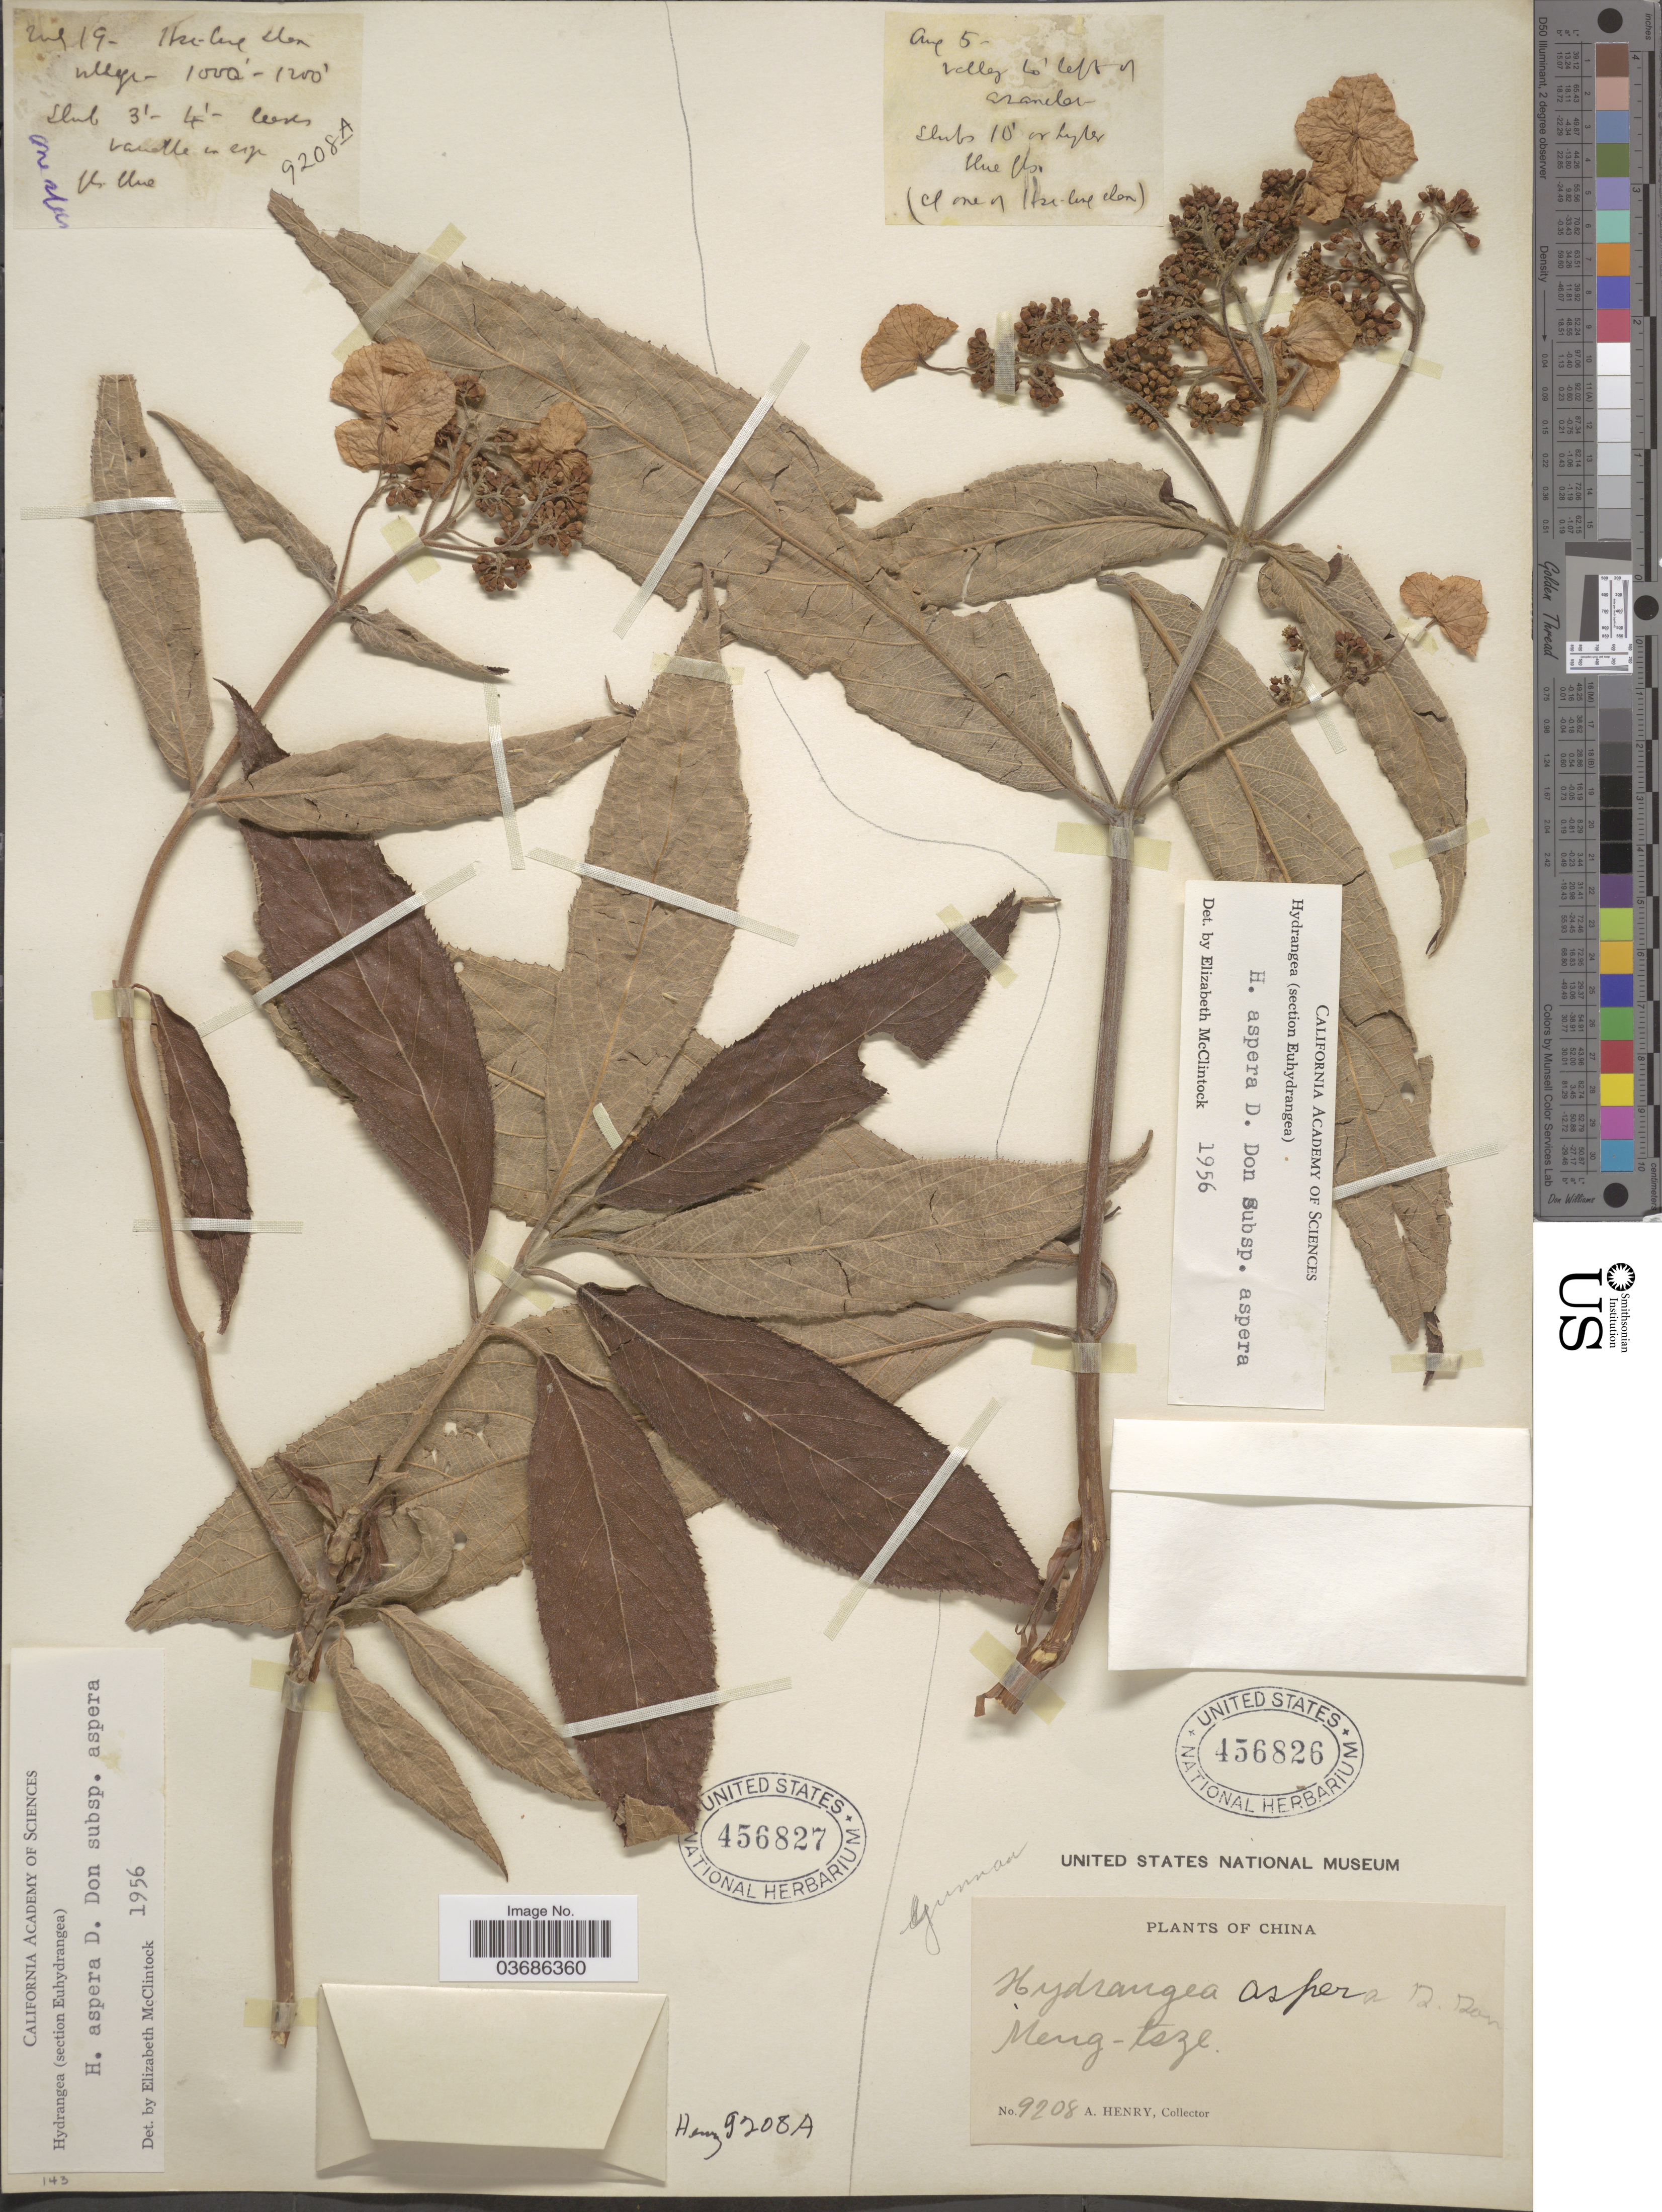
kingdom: Plantae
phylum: Tracheophyta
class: Magnoliopsida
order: Cornales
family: Hydrangeaceae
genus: Hydrangea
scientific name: Hydrangea aspera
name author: Buch.-Ham. ex D. Don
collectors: -. Henry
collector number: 9208A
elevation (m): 305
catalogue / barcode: US 456827-2